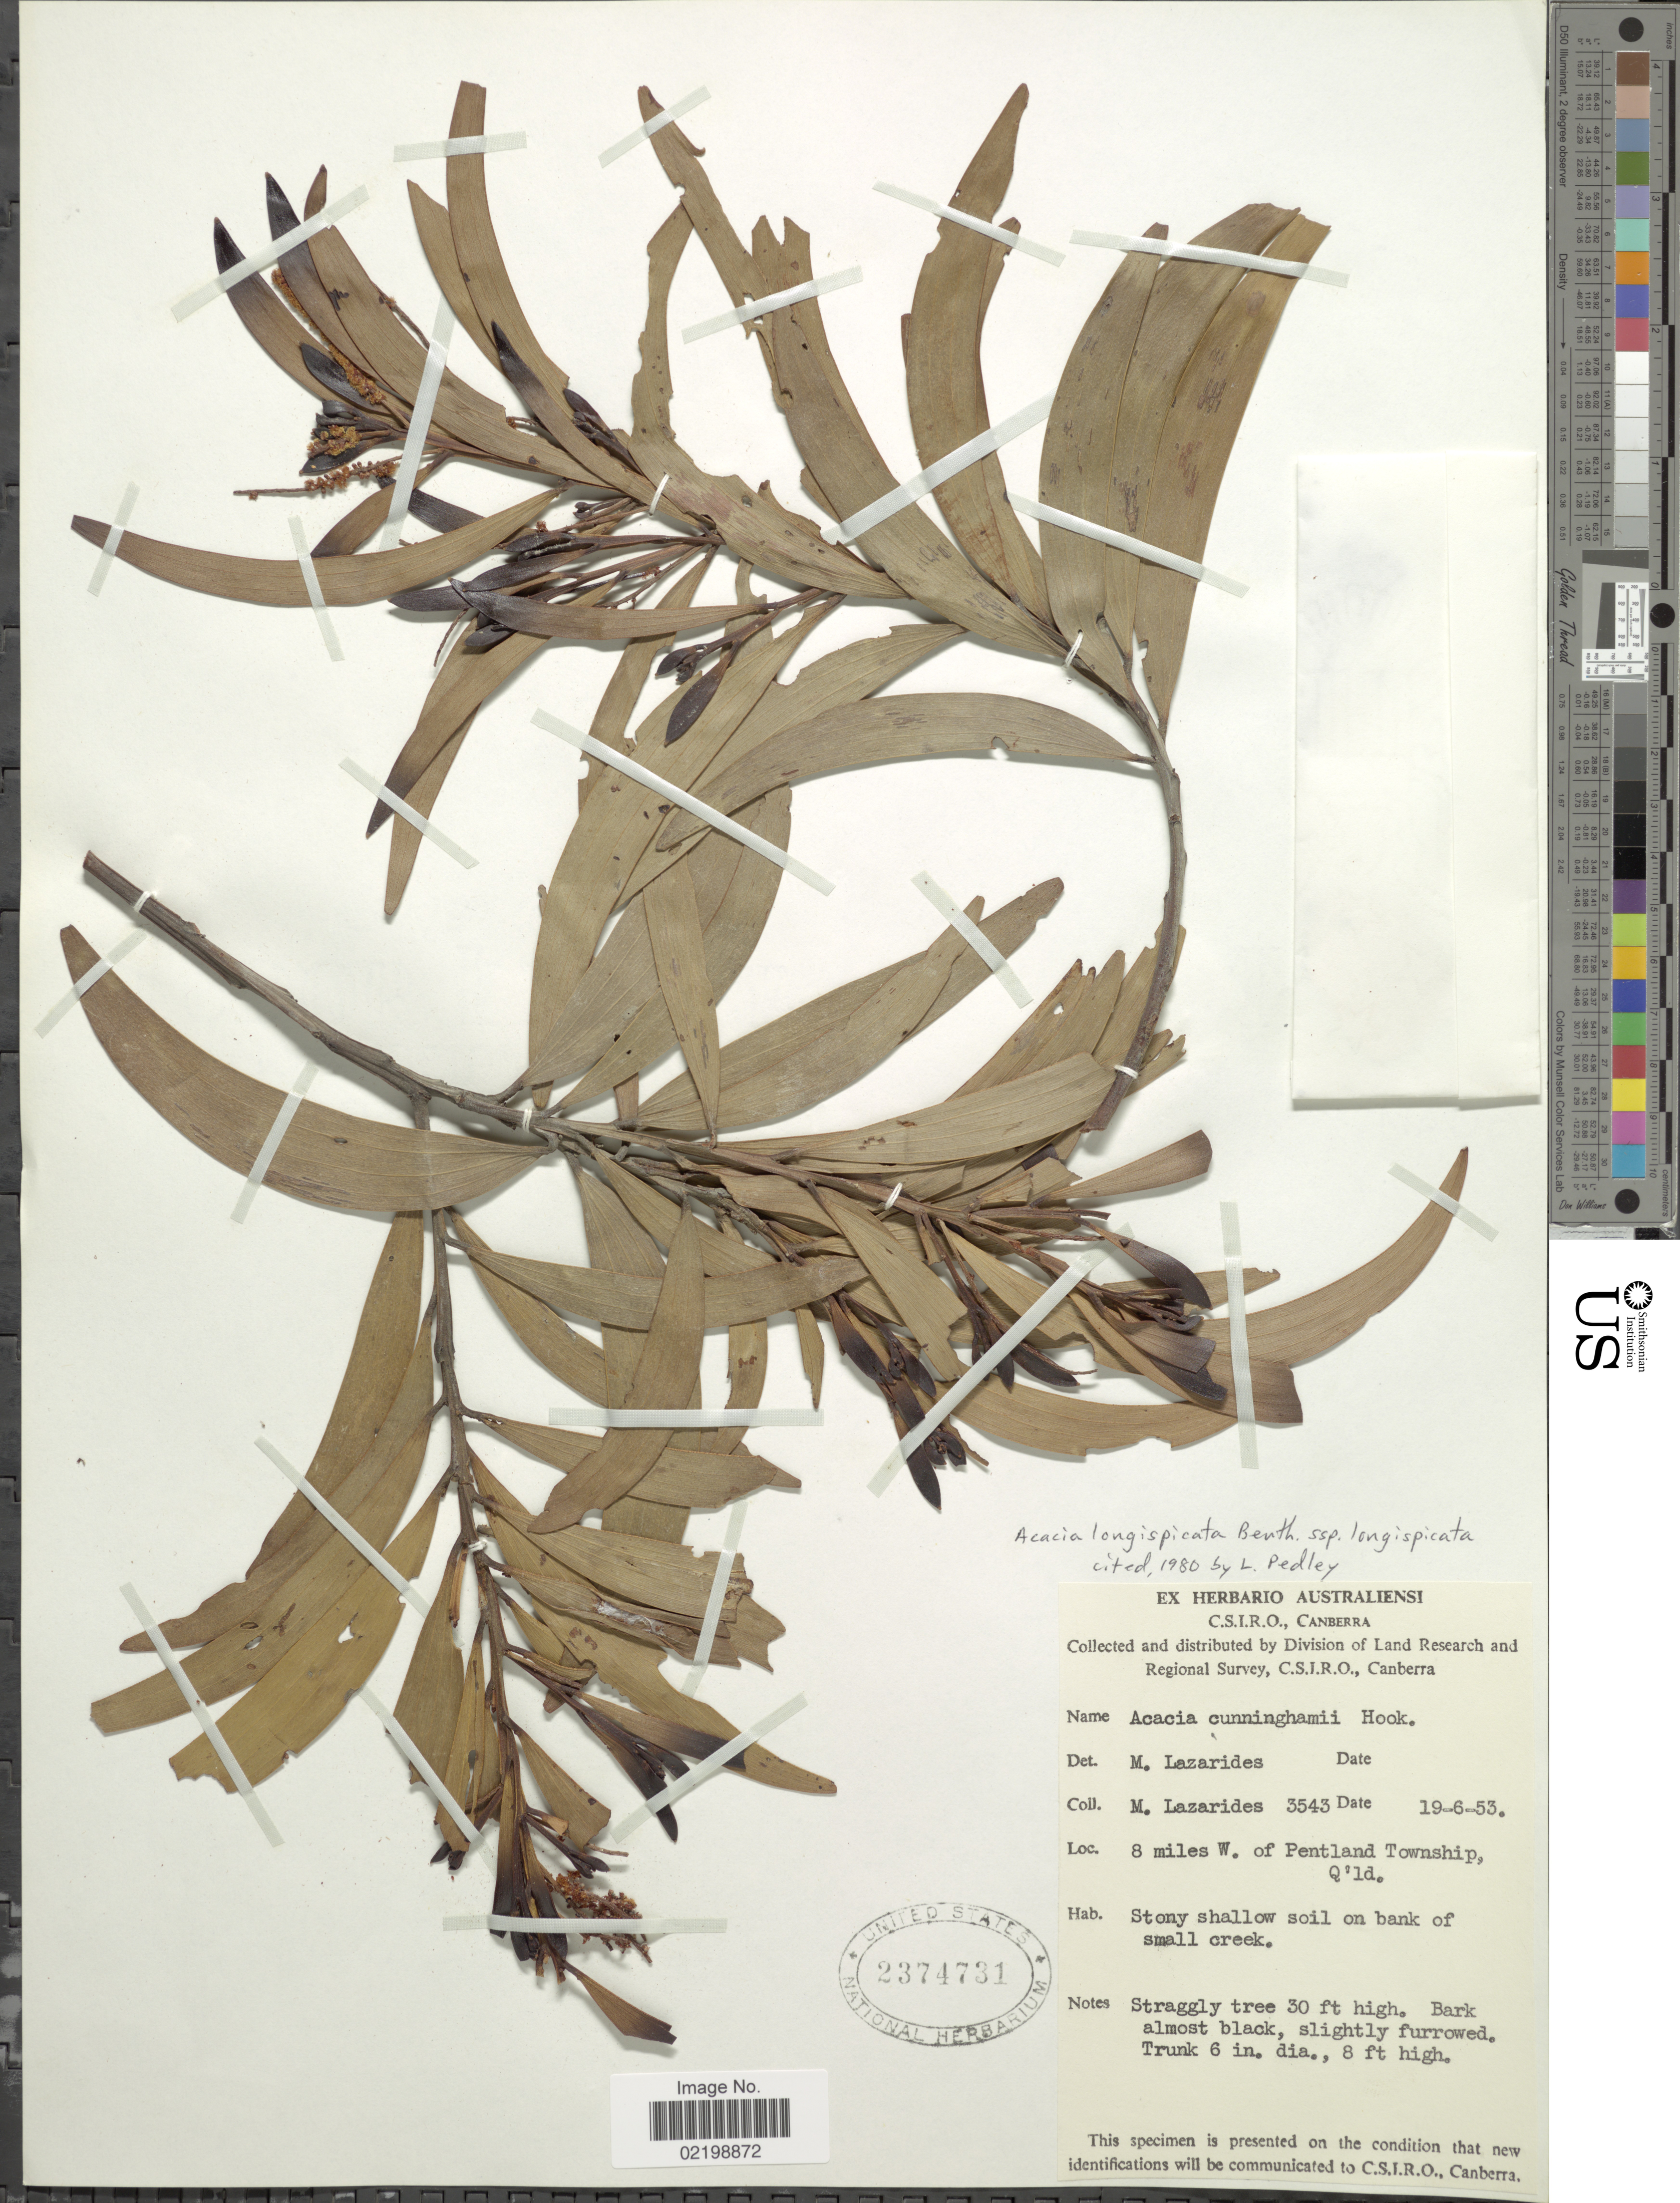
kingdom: Plantae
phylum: Tracheophyta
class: Magnoliopsida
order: Fabales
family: Fabaceae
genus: Acacia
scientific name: Acacia longispicata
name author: Benth.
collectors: M. Lazarides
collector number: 3543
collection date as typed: Transcribed d/m/y: 19/6/53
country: Australia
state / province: Queensland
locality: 8 miles W. of Pentland Township, Q'ld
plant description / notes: Type collection of Acacia burdekensis Pedley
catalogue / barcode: US 2374731